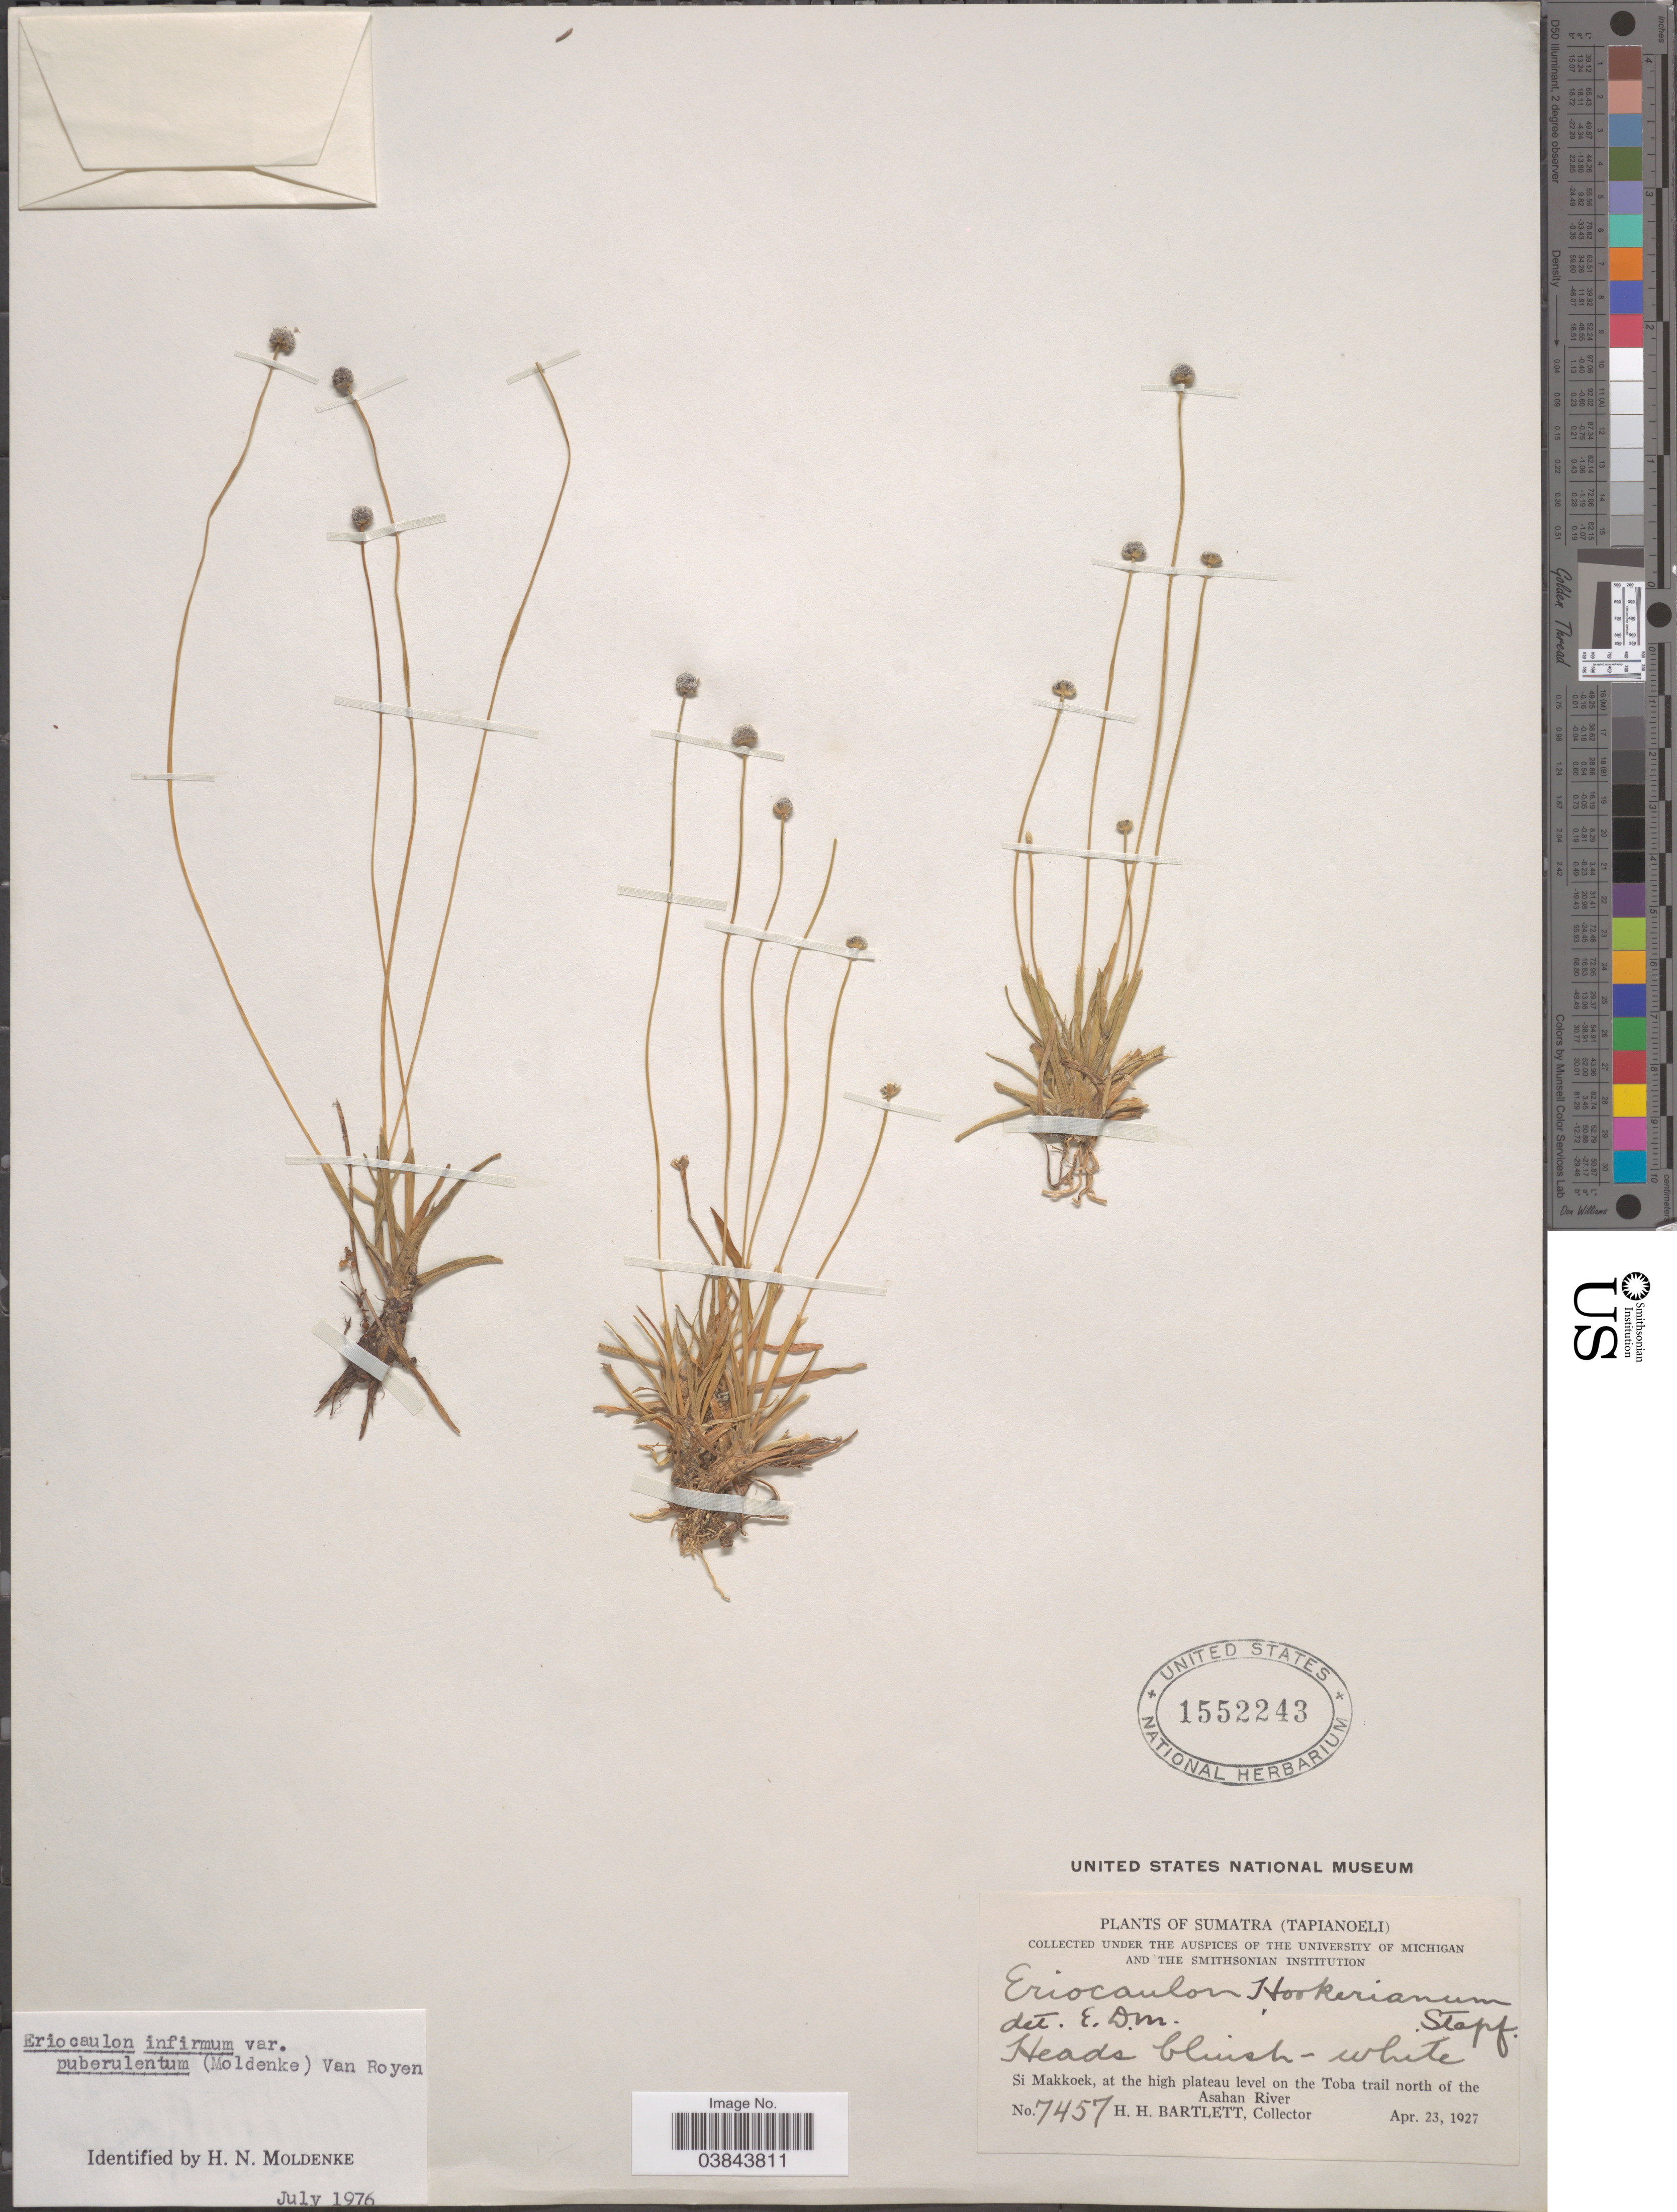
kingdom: Plantae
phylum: Tracheophyta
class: Liliopsida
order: Poales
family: Eriocaulaceae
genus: Eriocaulon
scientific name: Eriocaulon infirmum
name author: Steud.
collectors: H. H. Bartlett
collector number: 7457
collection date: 1927-04-23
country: Indonesia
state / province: Sumatra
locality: (Tapianoeli). Si Makkoek, at the high plateau level on the Toba trail north of the Asahan River.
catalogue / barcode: US 1552243